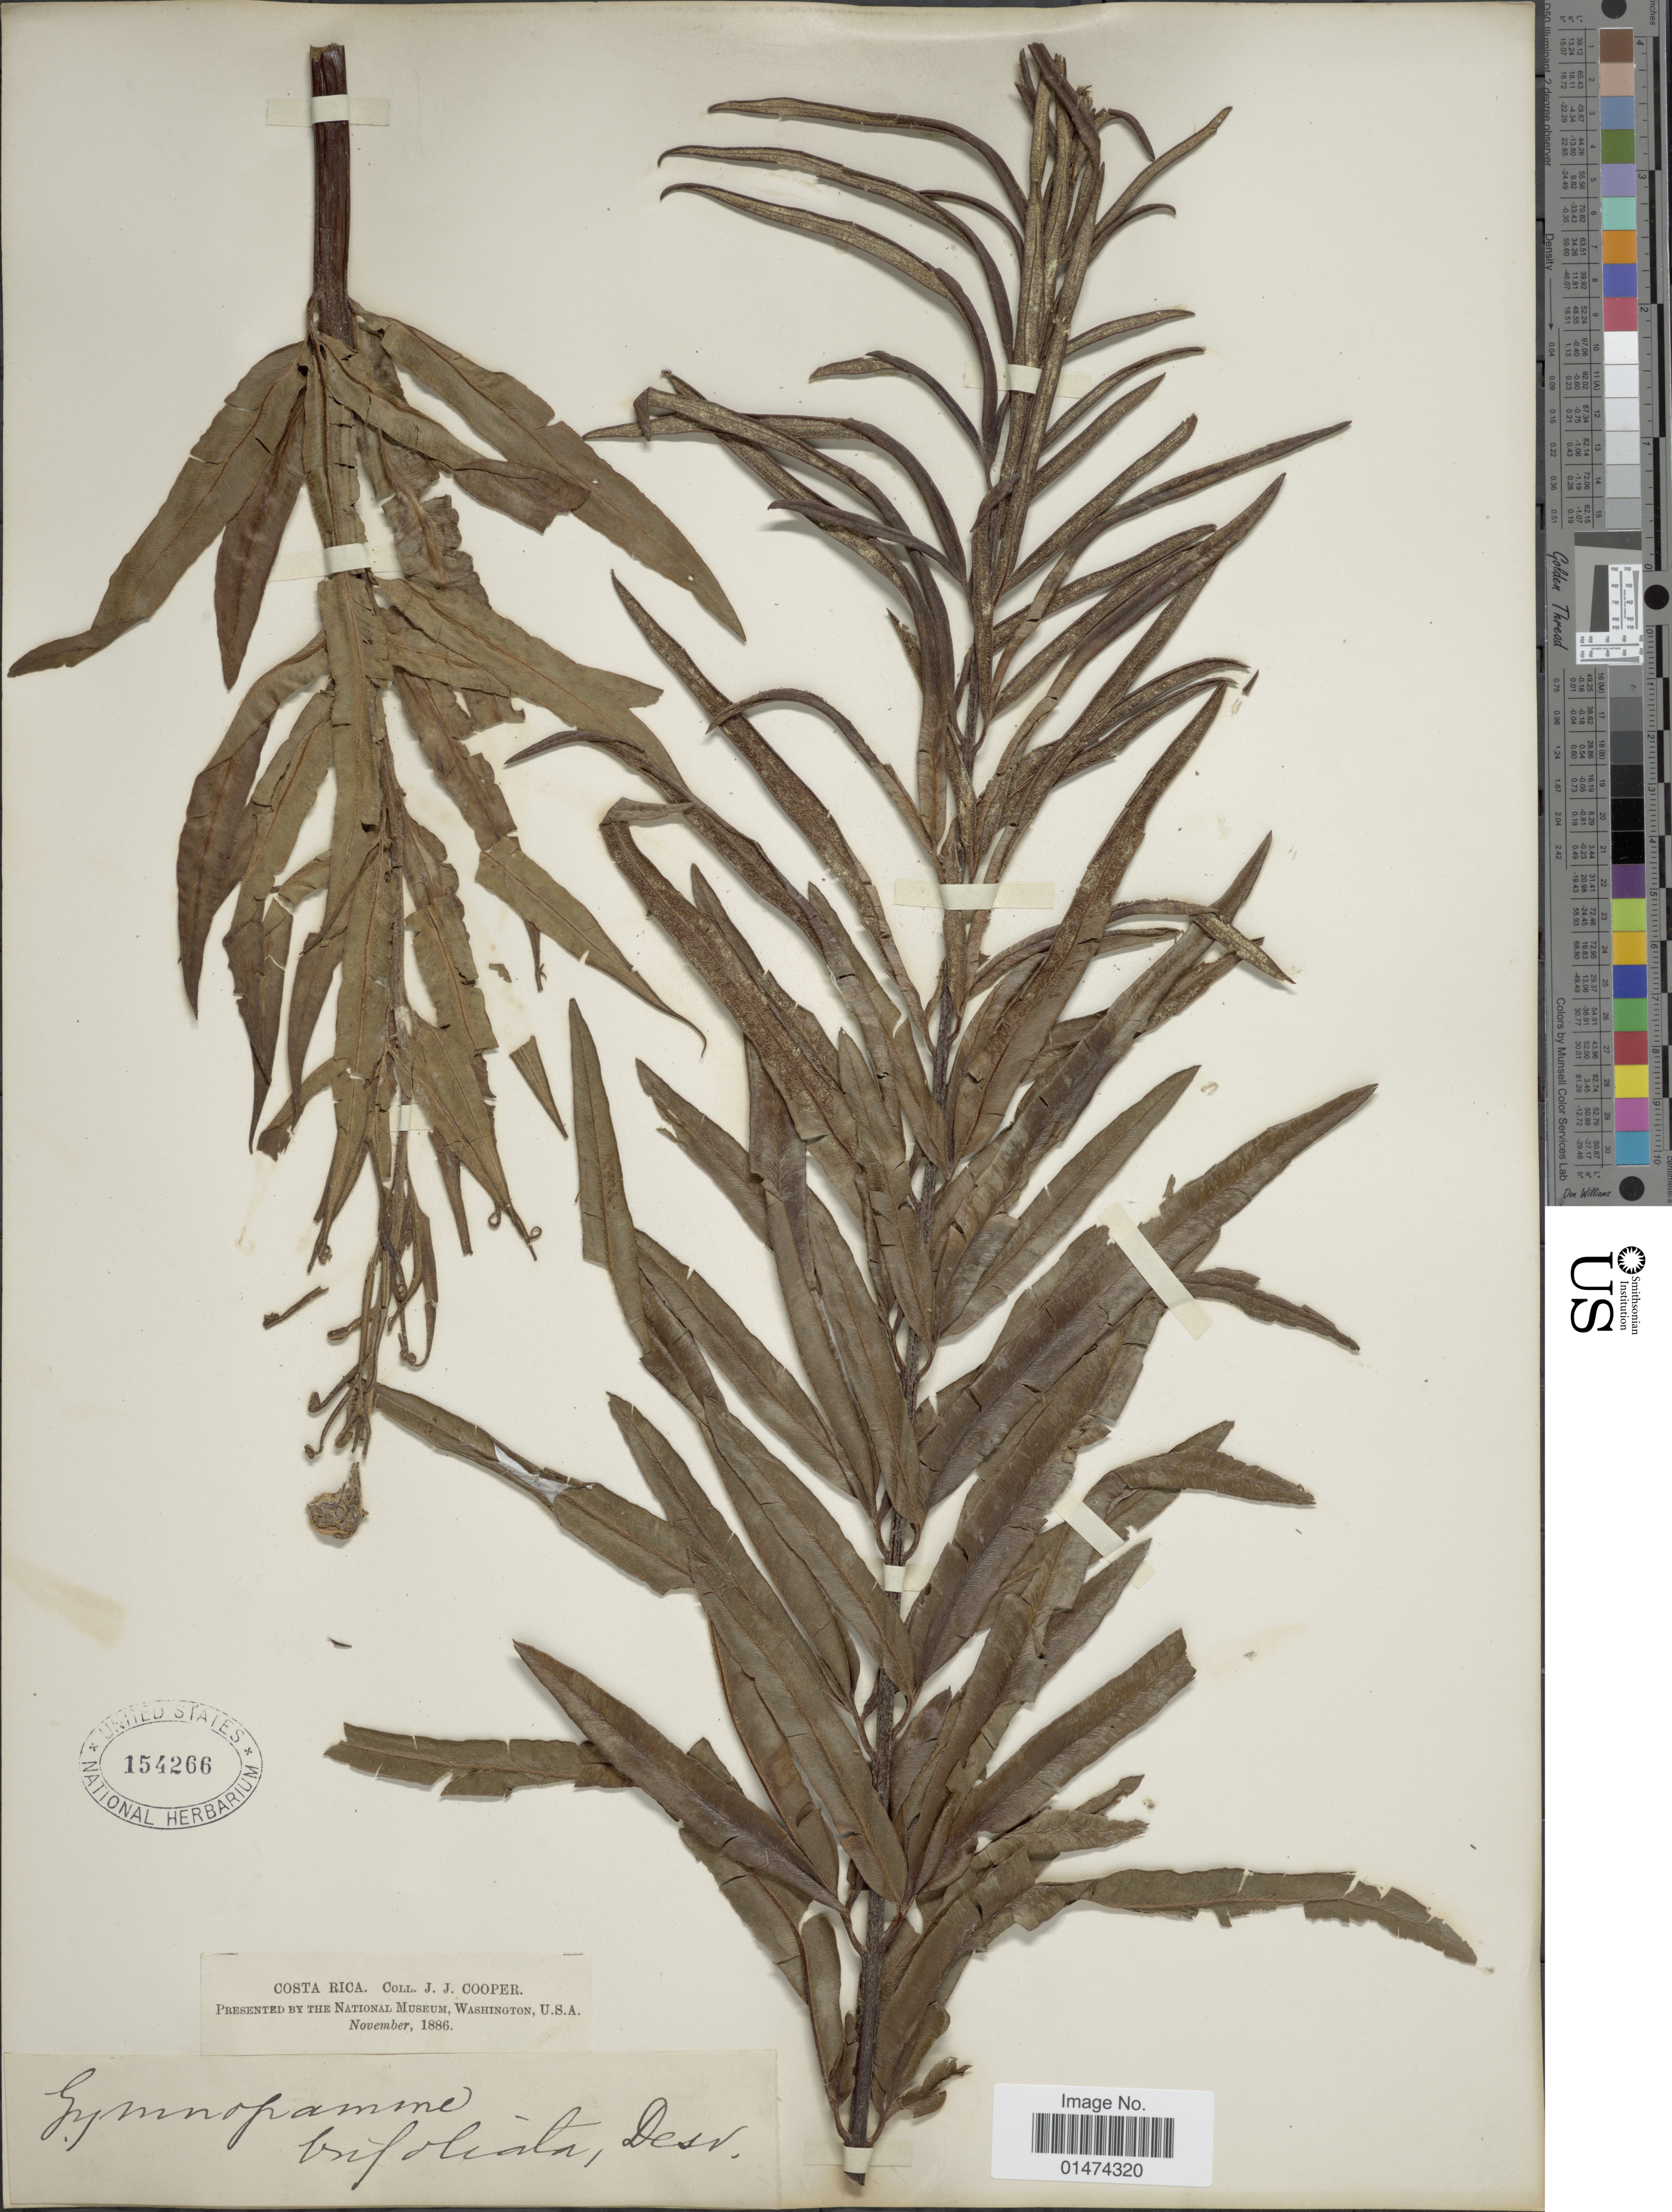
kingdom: Plantae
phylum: Tracheophyta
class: Polypodiopsida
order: Polypodiales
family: Pteridaceae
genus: Pityrogramma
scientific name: Pityrogramma trifoliata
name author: (L.) R.M. Tryon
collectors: J. J. Cooper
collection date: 1886-11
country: Costa Rica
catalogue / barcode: US 154266